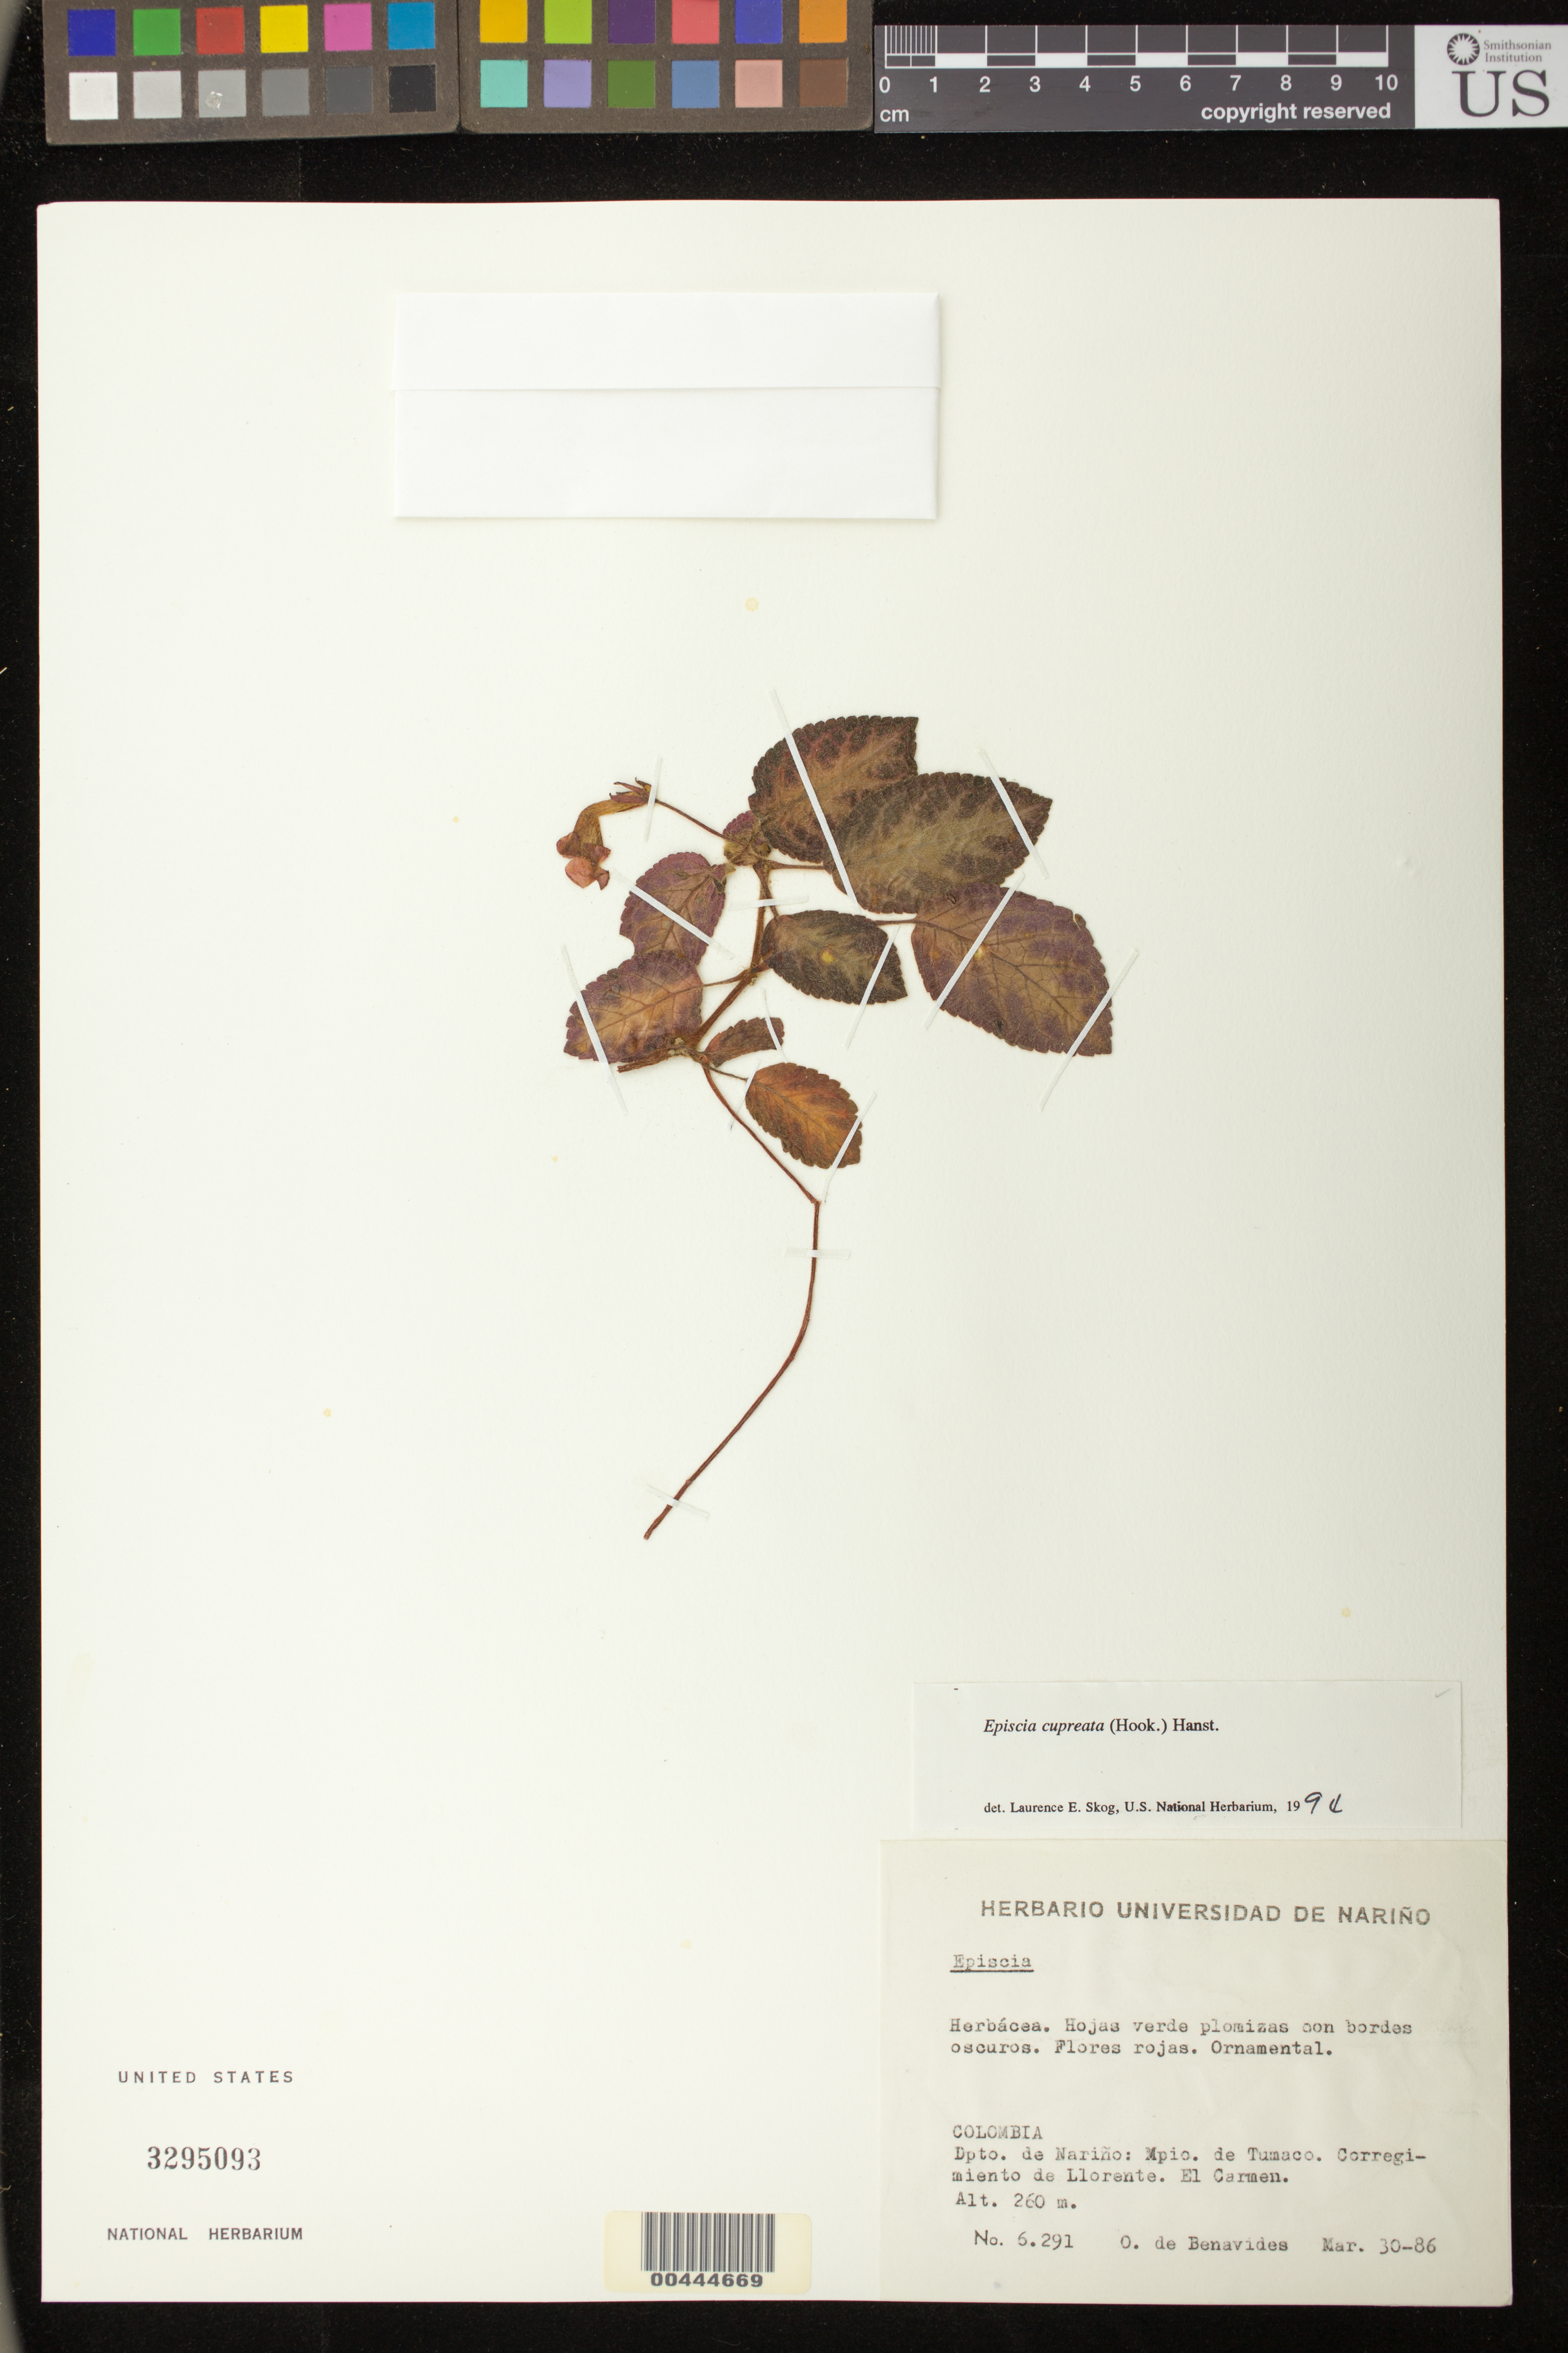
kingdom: Plantae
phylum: Tracheophyta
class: Magnoliopsida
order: Lamiales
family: Gesneriaceae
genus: Episcia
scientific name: Episcia cupreata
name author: (Hook.) Hanst.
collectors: Olga S. de Benavides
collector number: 6291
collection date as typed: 30 Mar 1986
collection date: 1986-03-30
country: Colombia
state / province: Nariño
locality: Tumaco mun., corregimiento de llorente, el carmen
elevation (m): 260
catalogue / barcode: US 3295093